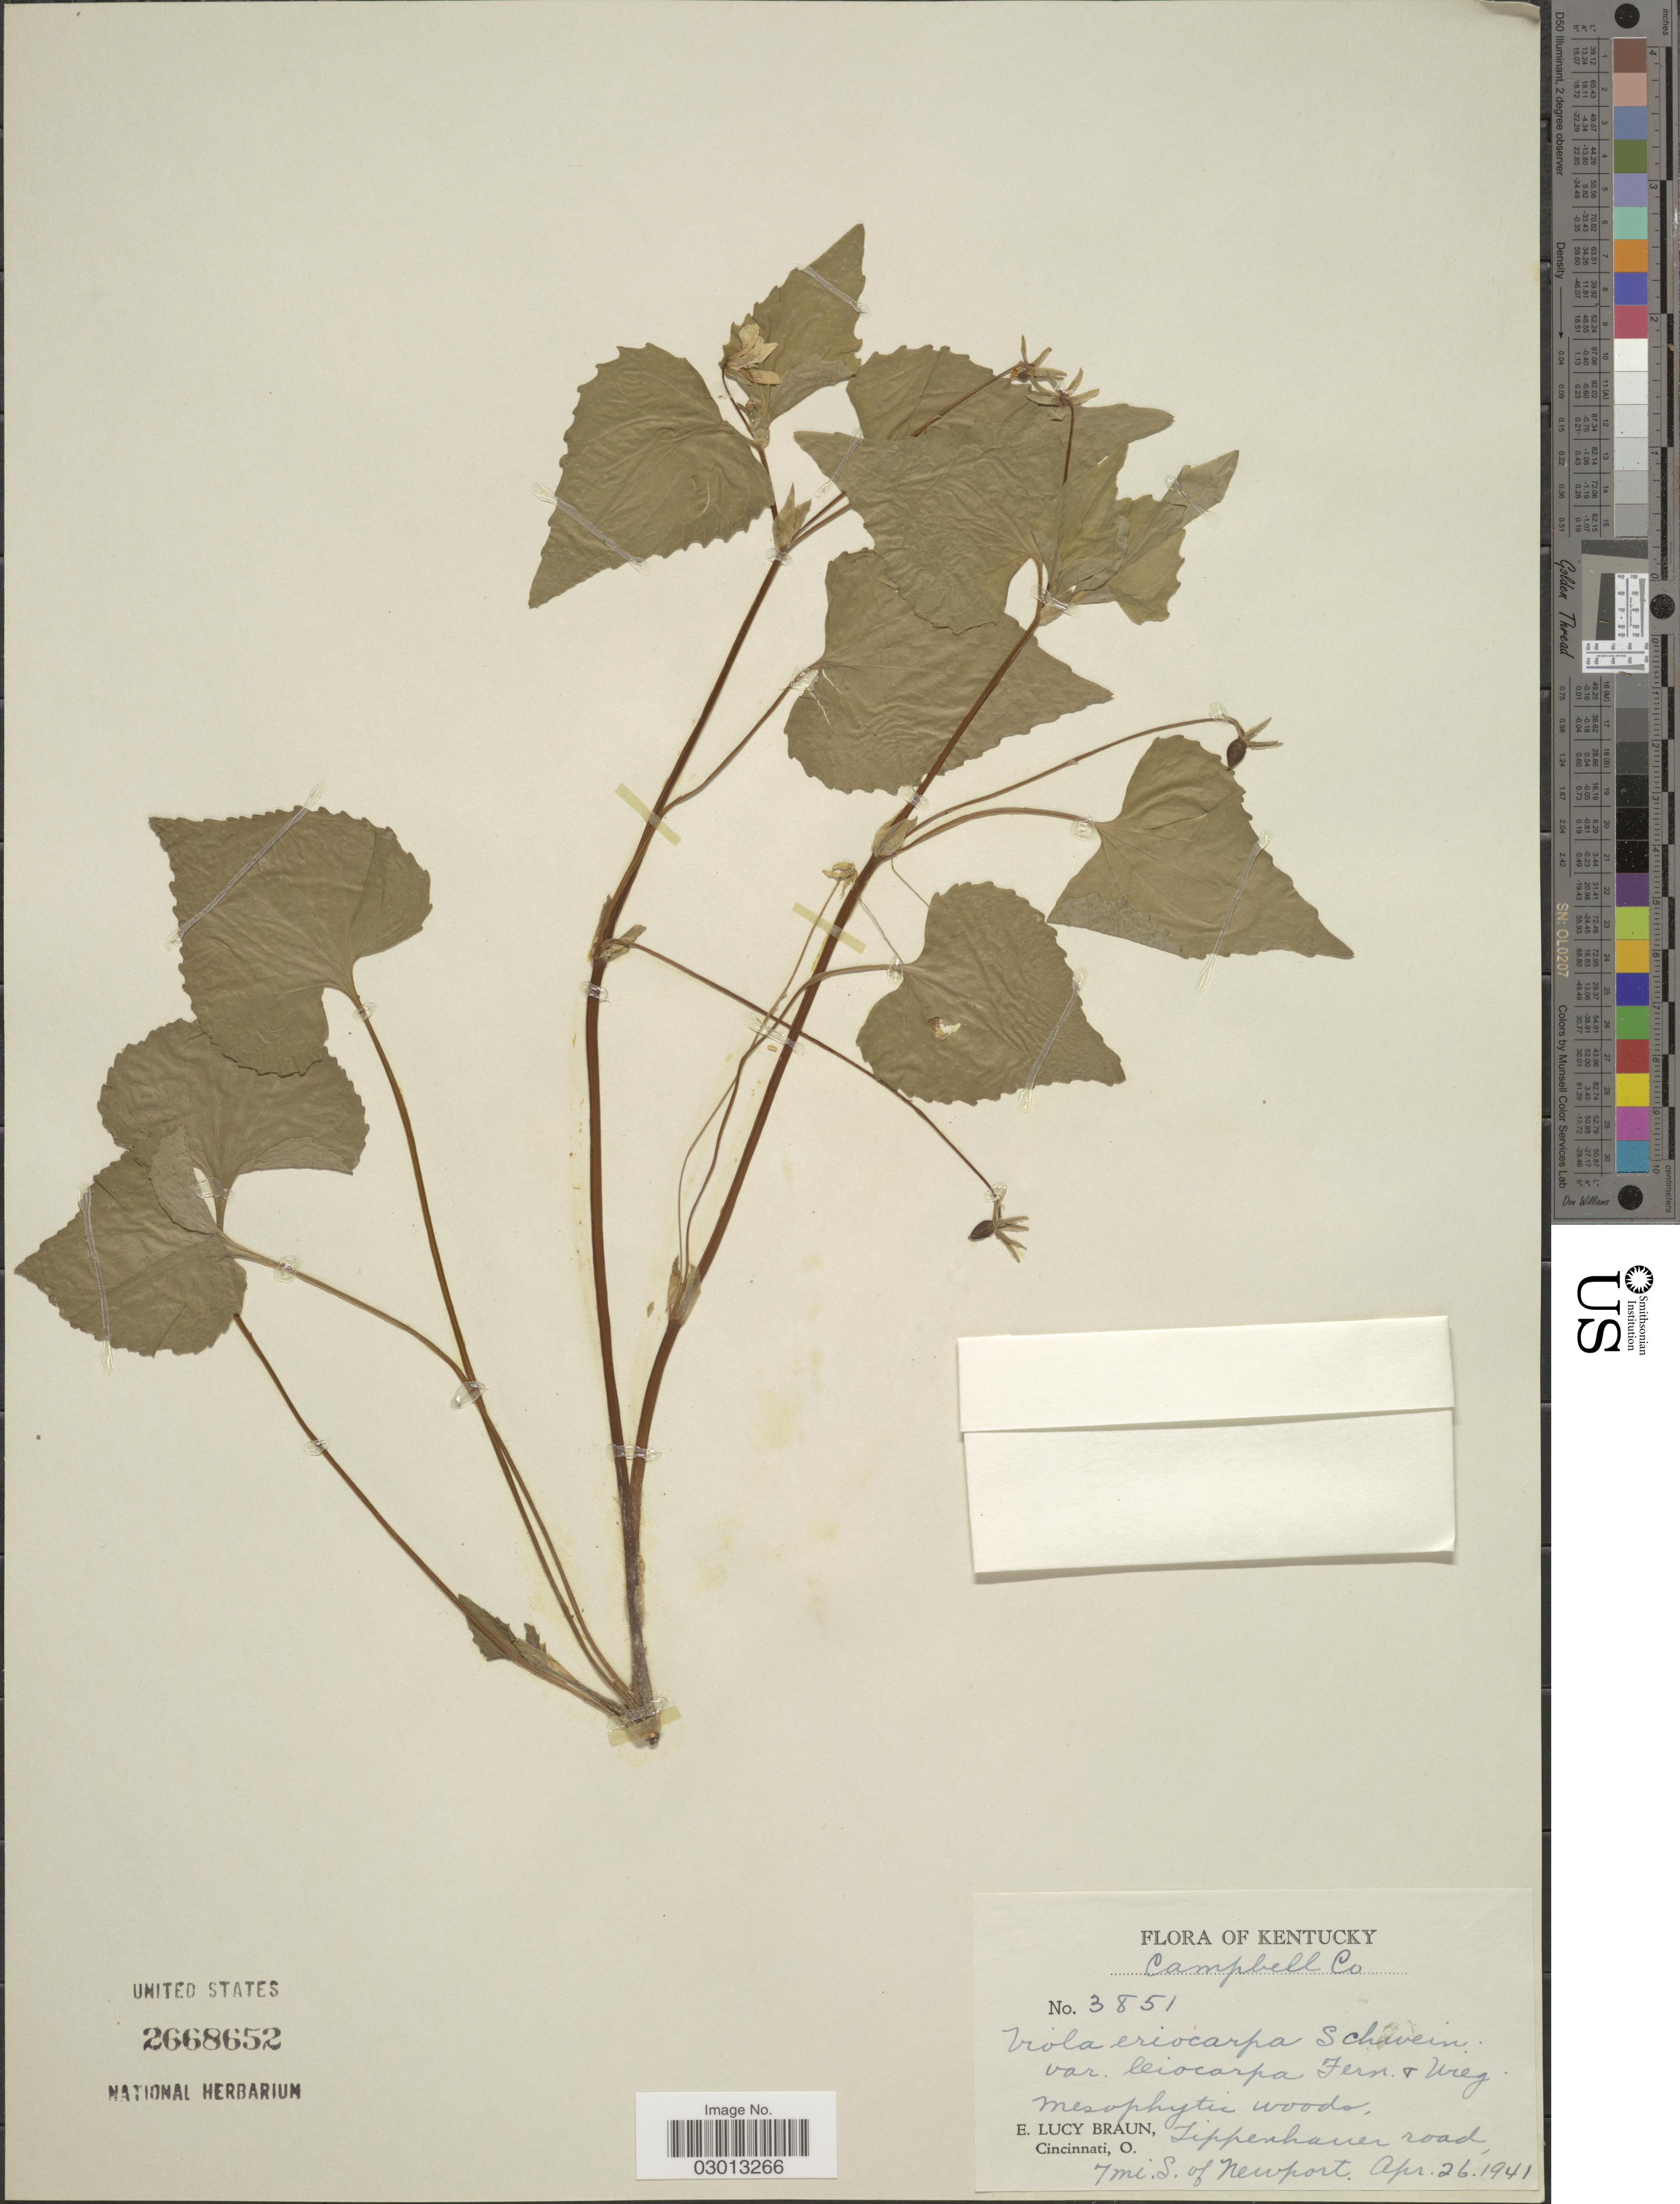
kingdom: Plantae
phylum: Tracheophyta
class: Magnoliopsida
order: Malpighiales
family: Violaceae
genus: Viola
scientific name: Viola pensylvanica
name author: Michx.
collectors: E. L. Braun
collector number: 3851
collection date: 1941-04-26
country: United States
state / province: Kentucky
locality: Campbell Co. Tippenhauer road, 7 mi. S. of Newport.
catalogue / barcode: US 2668652